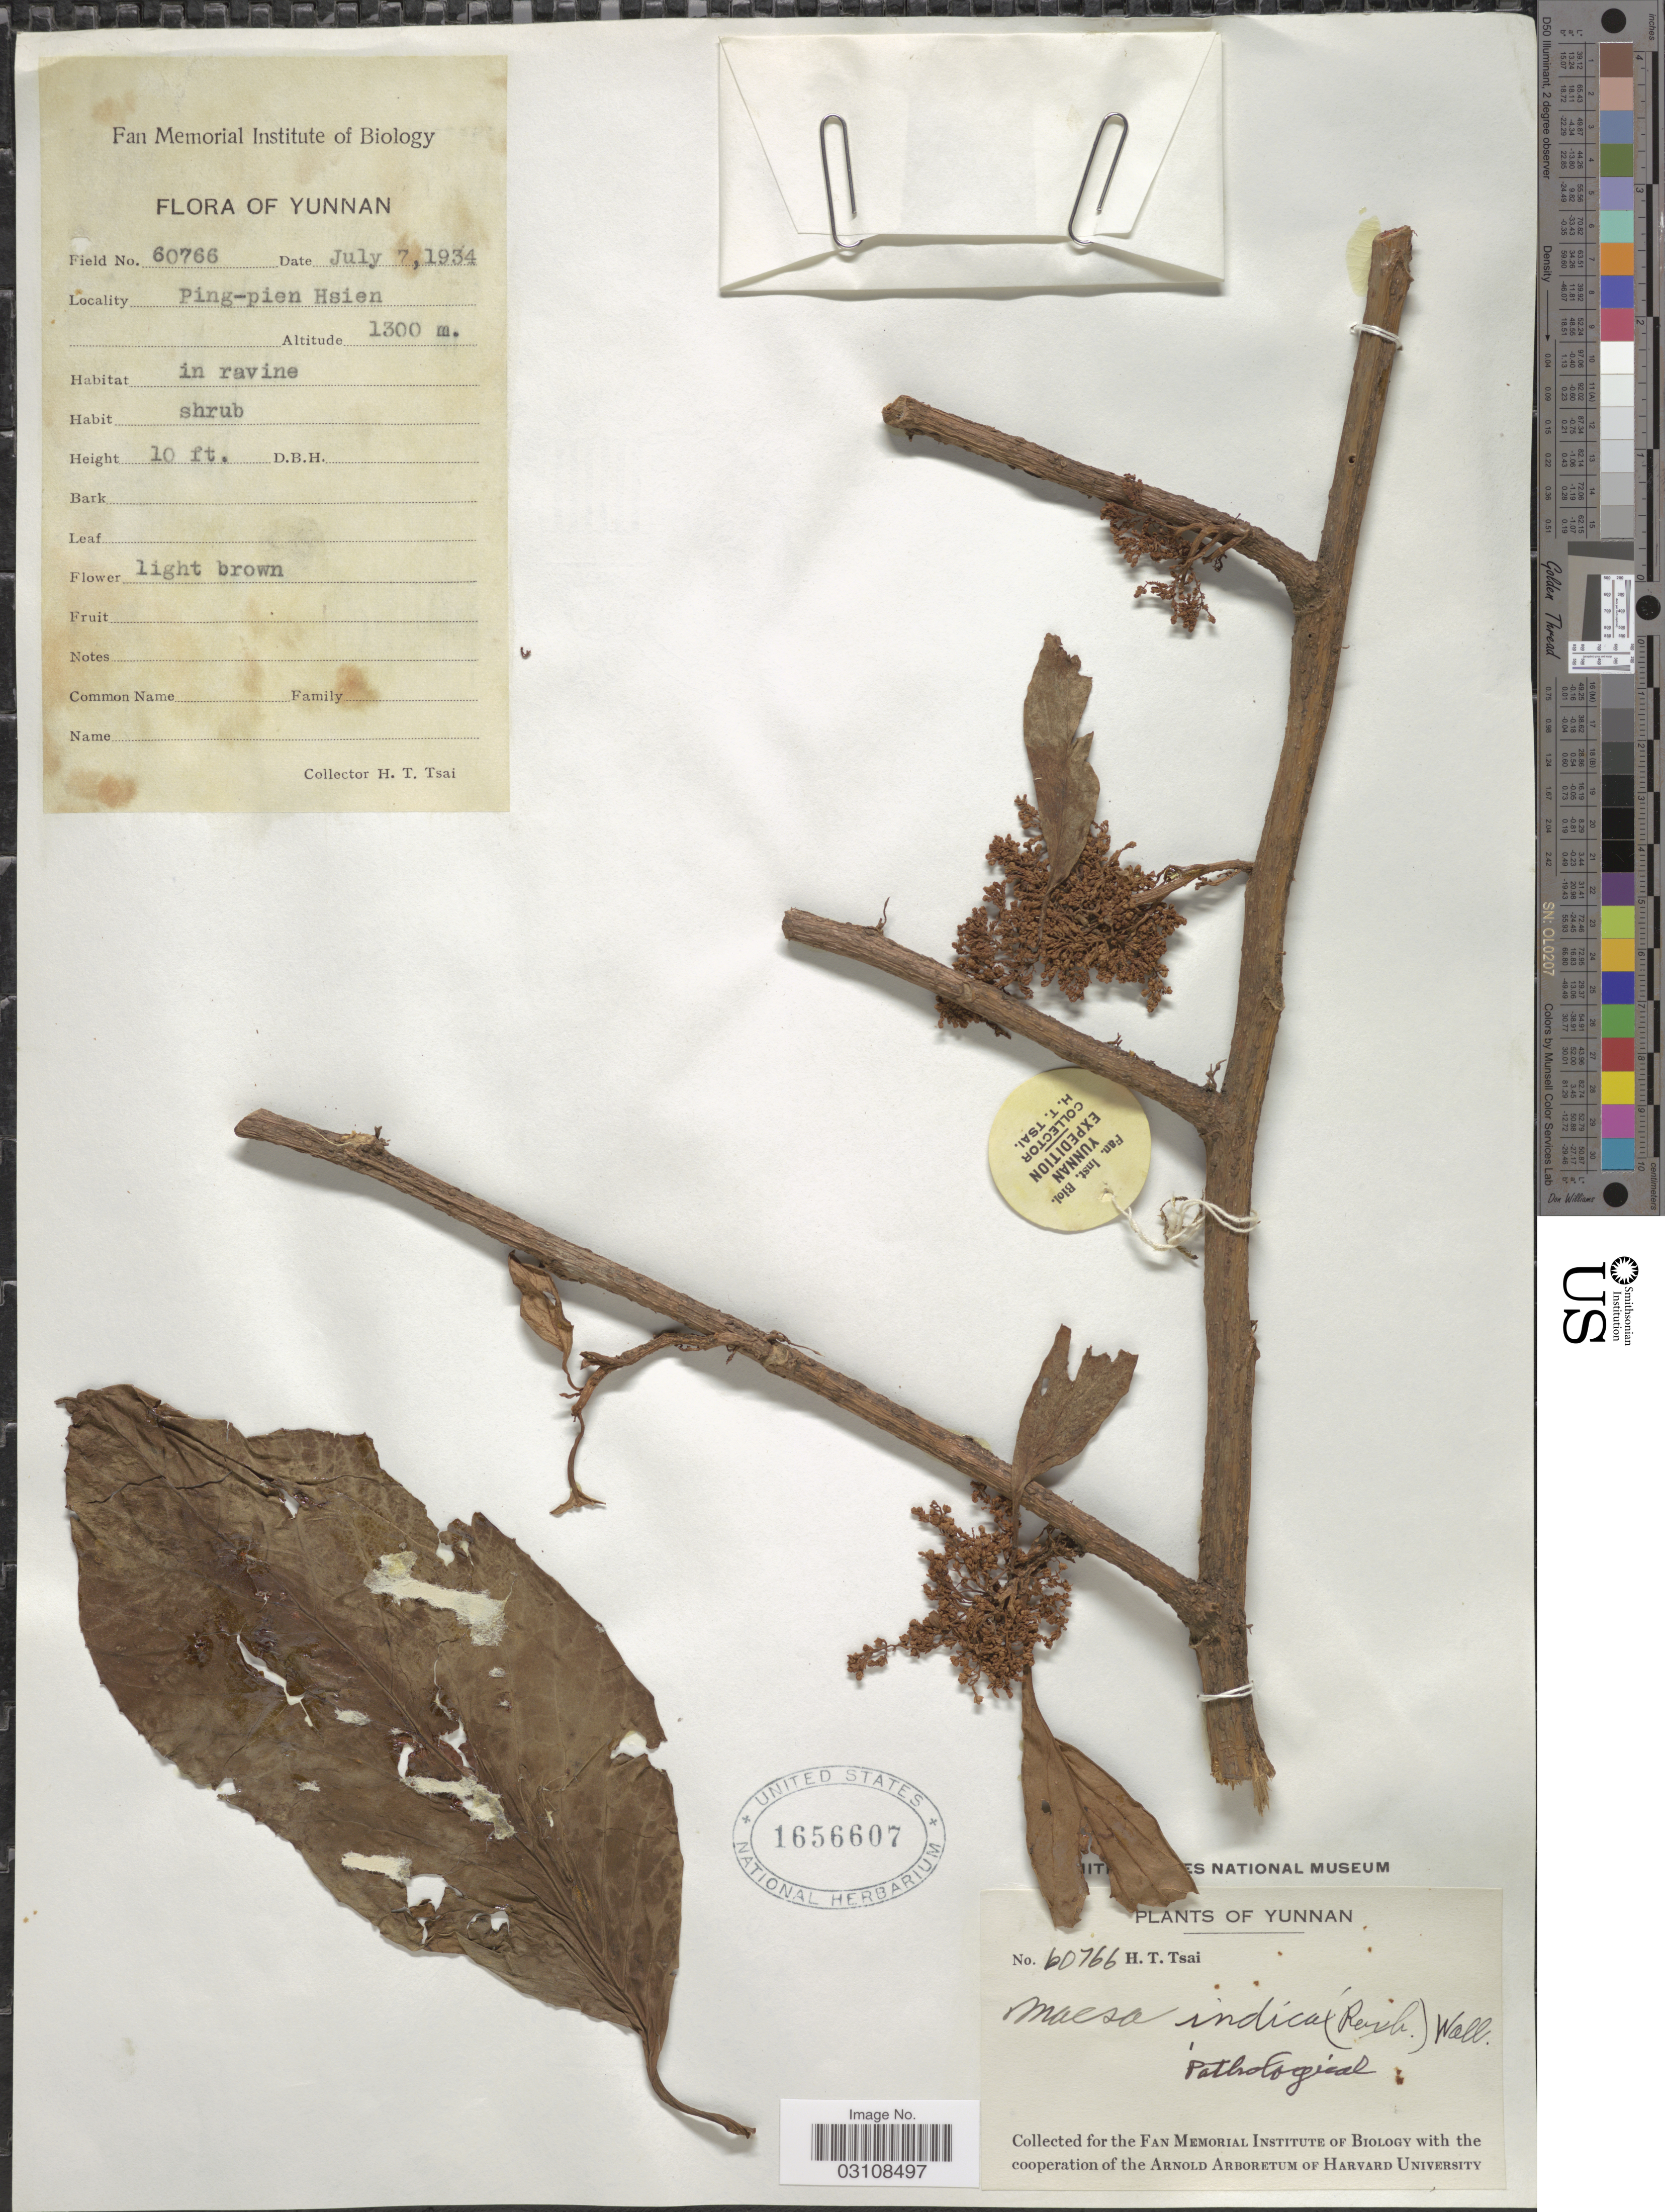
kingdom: Plantae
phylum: Tracheophyta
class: Magnoliopsida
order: Ericales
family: Primulaceae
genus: Maesa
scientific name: Maesa indica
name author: (Roxb.) A. DC.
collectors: H. Tsai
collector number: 60766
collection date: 1934-07-07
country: China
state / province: Yunnan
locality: Ping-pien Hsien.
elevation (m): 1300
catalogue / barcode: US 1656607